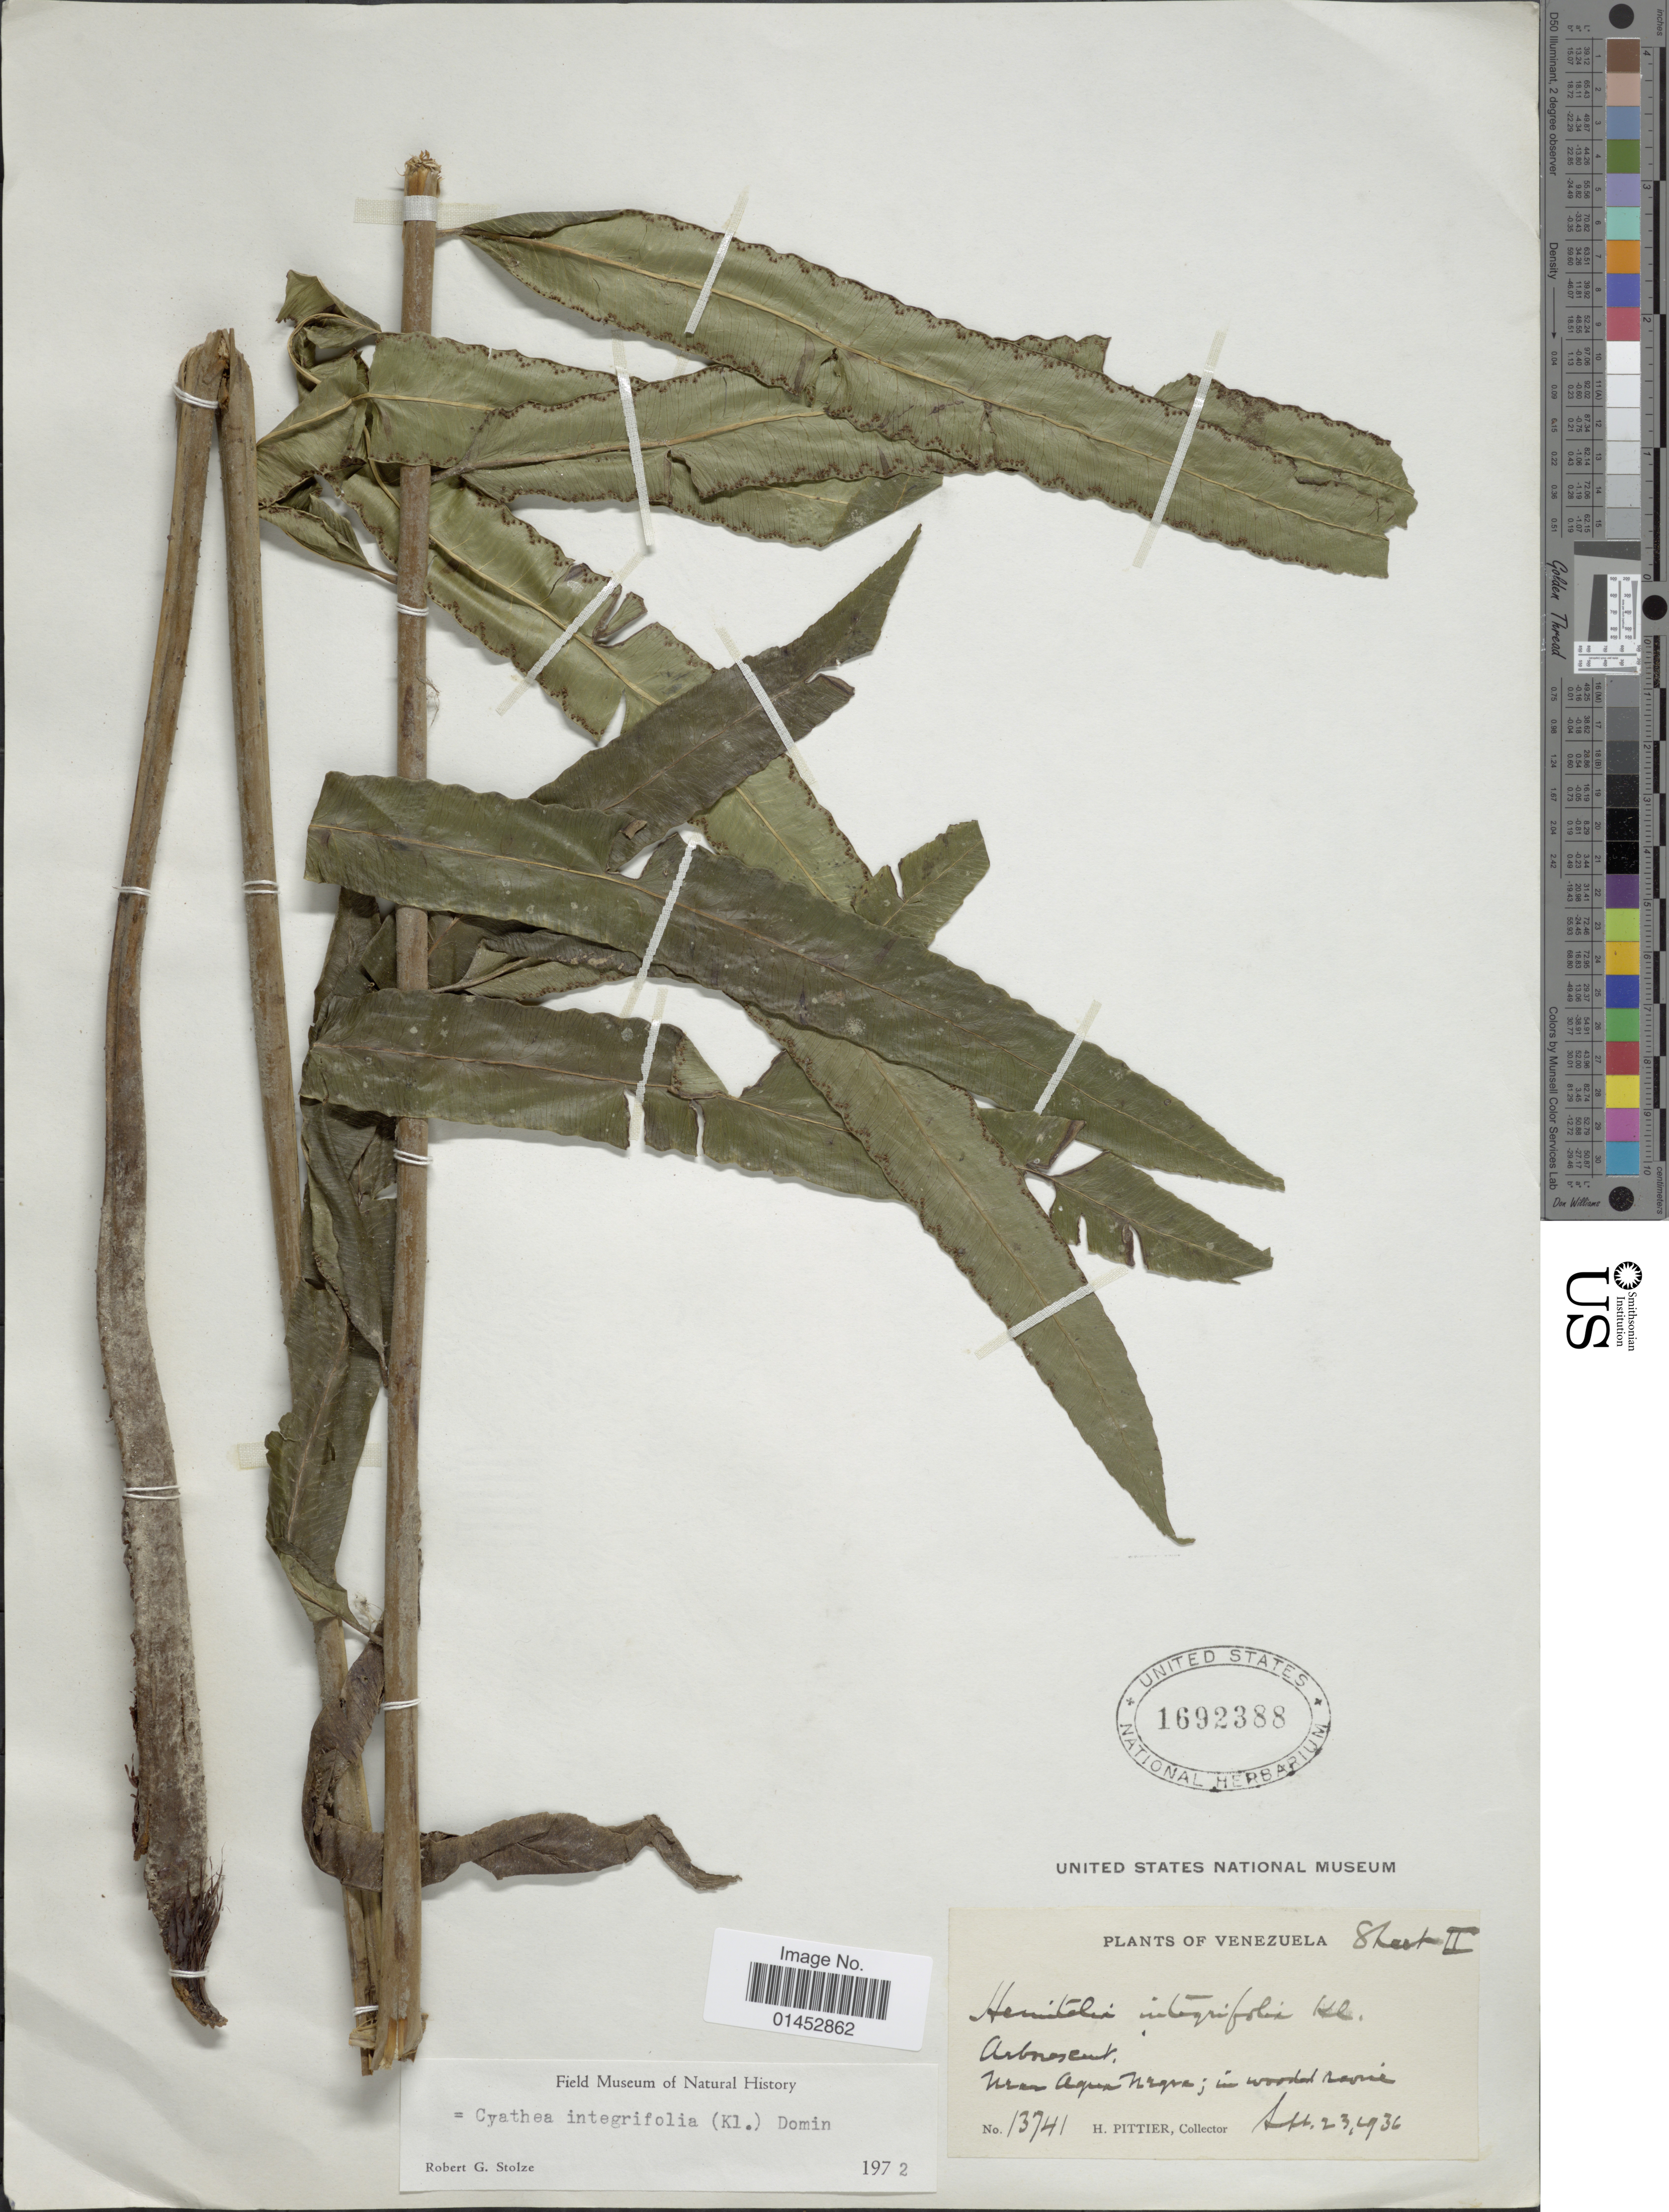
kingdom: Plantae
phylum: Tracheophyta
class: Polypodiopsida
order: Cyatheales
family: Cyatheaceae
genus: Cyathea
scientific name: Cyathea speciosa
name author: Humb. & Bonpl. ex Willd.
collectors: H. F. Pittier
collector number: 13741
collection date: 1936-09-23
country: Venezuela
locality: Near Agua Negra; in colinies in wooded ravine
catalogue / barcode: US 1692388